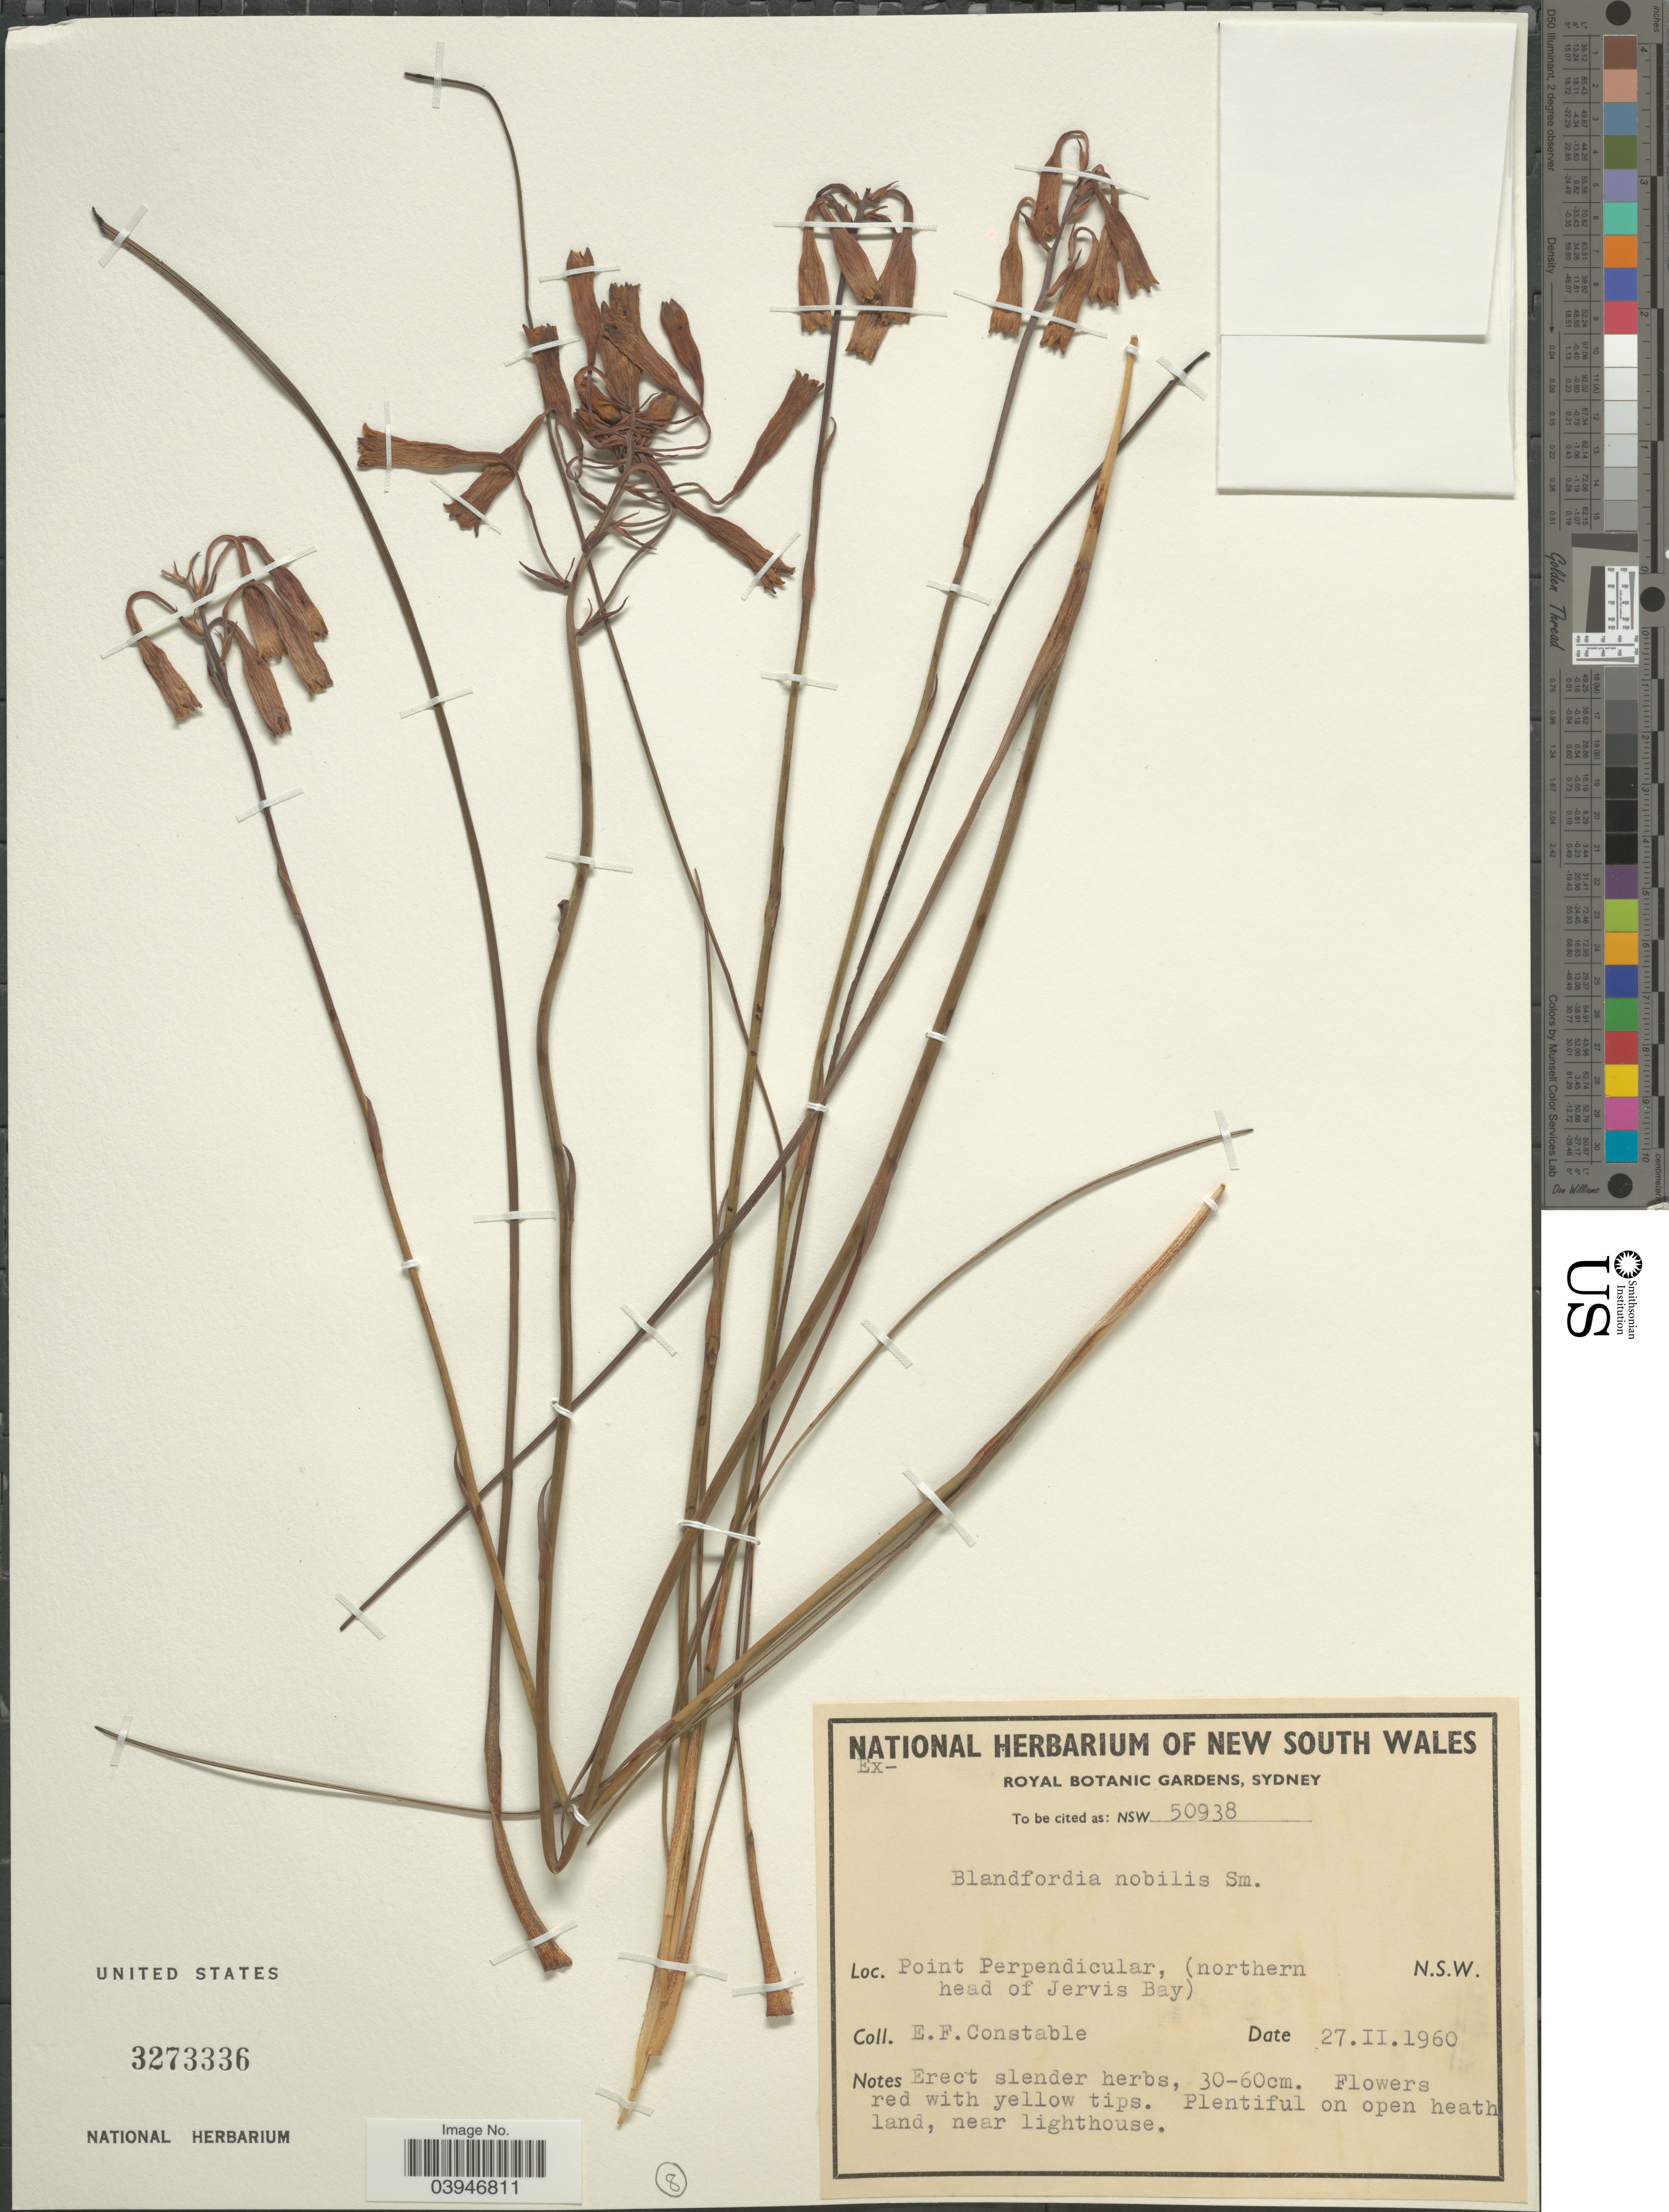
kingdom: Plantae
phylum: Tracheophyta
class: Liliopsida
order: Asparagales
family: Blandfordiaceae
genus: Blandfordia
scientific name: Blandfordia nobilis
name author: Sm.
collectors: E. F. Constable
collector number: NSW 50938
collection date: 1960-02-27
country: Australia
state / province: New South Wales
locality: Point Perpendicular, (northern head of Jervis Bay).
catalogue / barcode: US 3273336